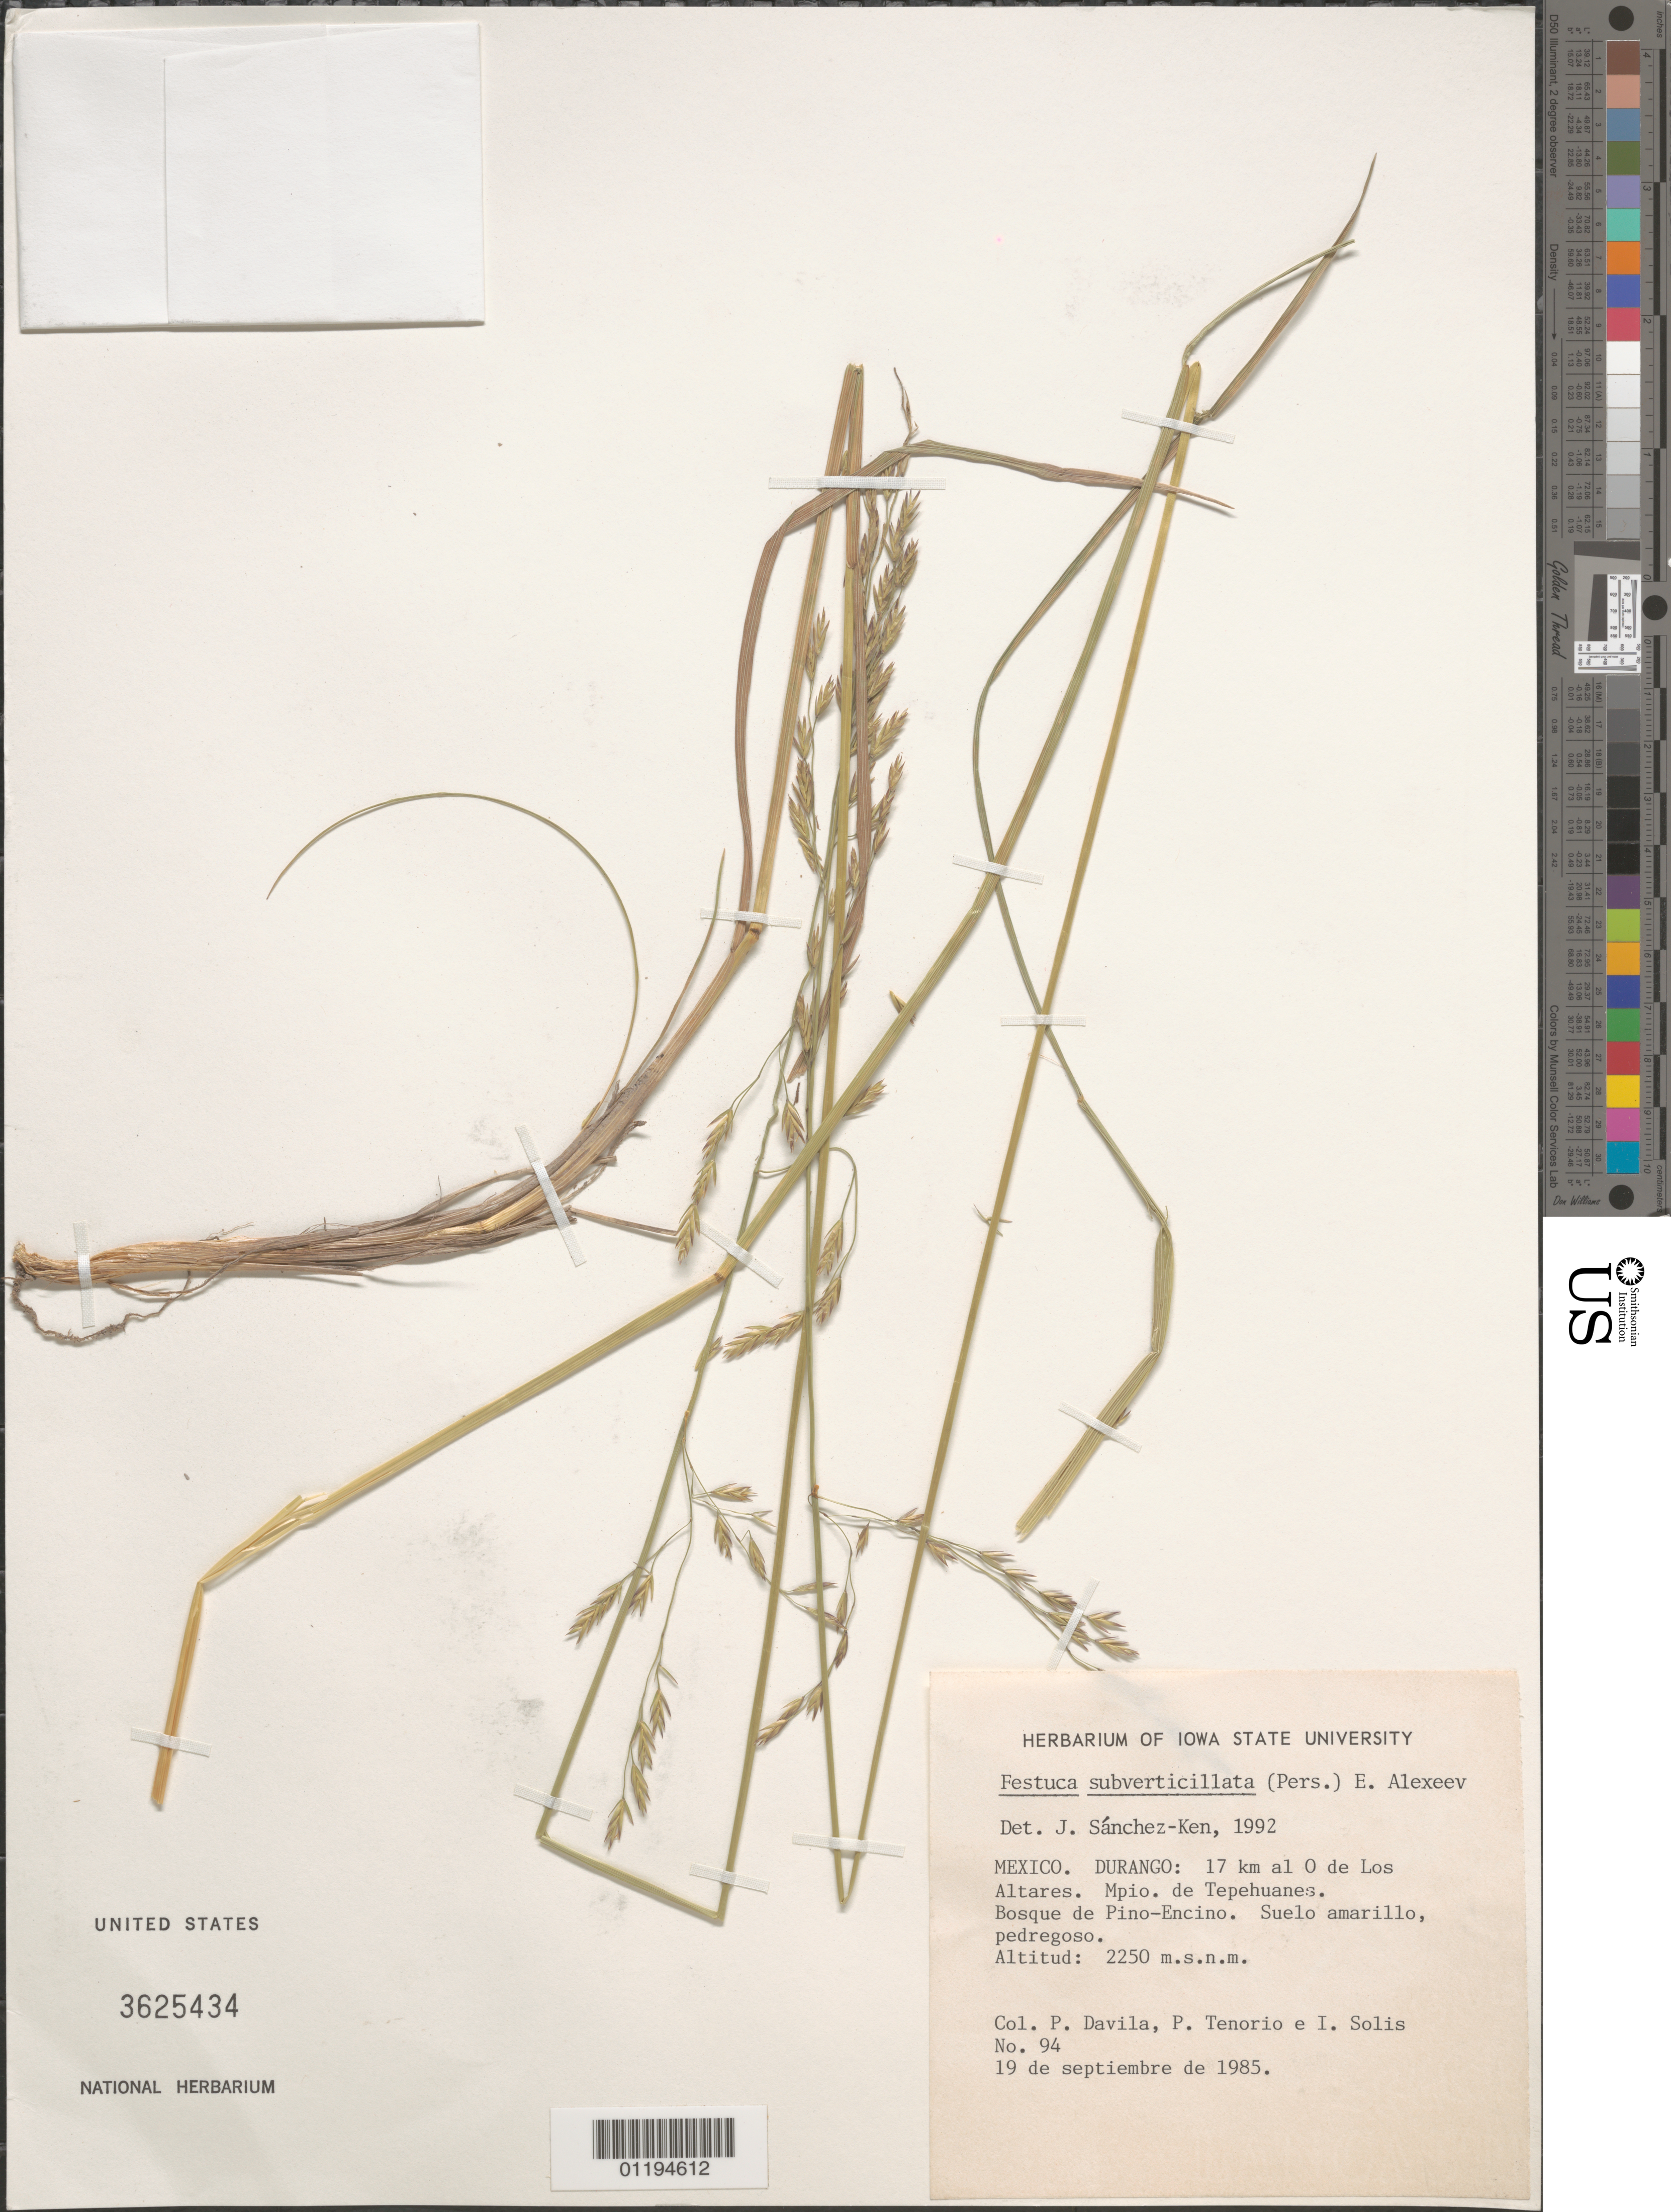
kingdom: Plantae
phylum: Tracheophyta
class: Liliopsida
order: Poales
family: Poaceae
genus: Festuca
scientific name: Festuca subverticillata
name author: (Pers.) E.B. Alexeev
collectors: P. Dávila, Tenorio, P. & I. Solis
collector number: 94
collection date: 1985-09-19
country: Mexico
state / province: Durango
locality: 17 km W of Los Altares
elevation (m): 2250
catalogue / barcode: US 3625434